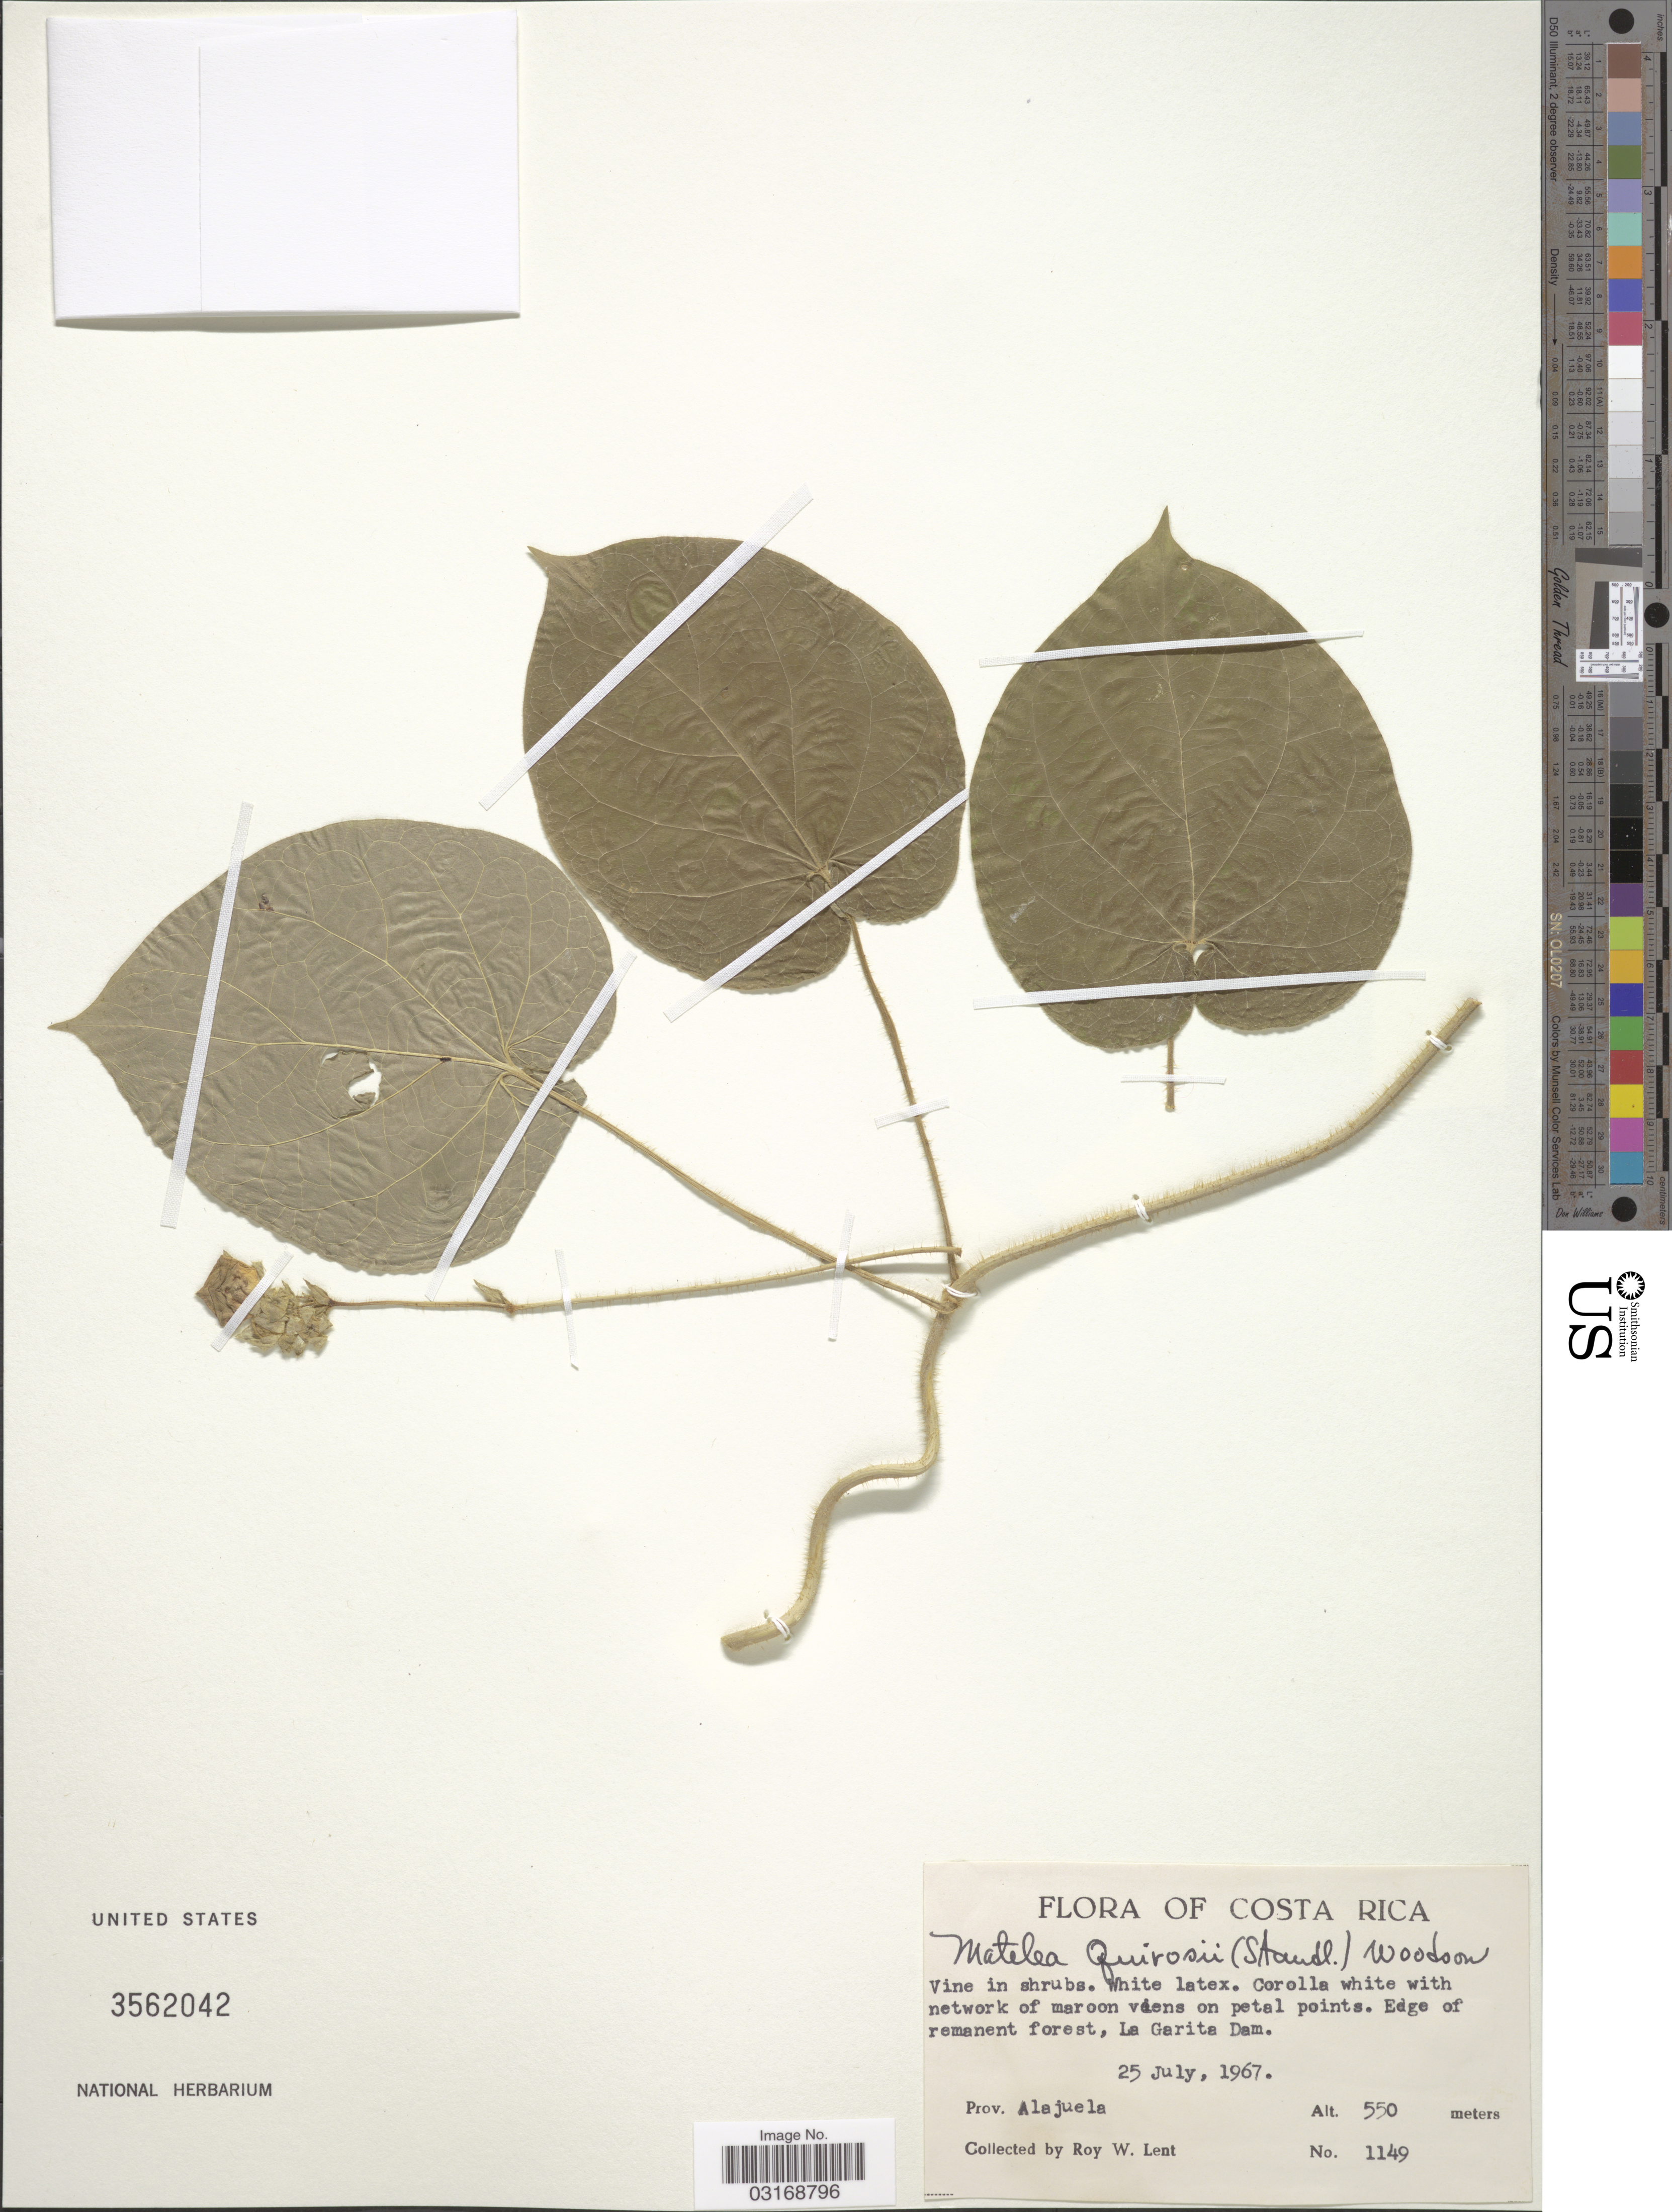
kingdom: Plantae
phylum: Tracheophyta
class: Magnoliopsida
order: Gentianales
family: Apocynaceae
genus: Matelea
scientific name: Matelea quirosii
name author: (Standl.) Woodson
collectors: R. W. Lent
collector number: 1149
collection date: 1967-07-25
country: Costa Rica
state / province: Alajuela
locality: Edge of remanent forest, La Garita Dam.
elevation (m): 550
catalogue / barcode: US 3562042